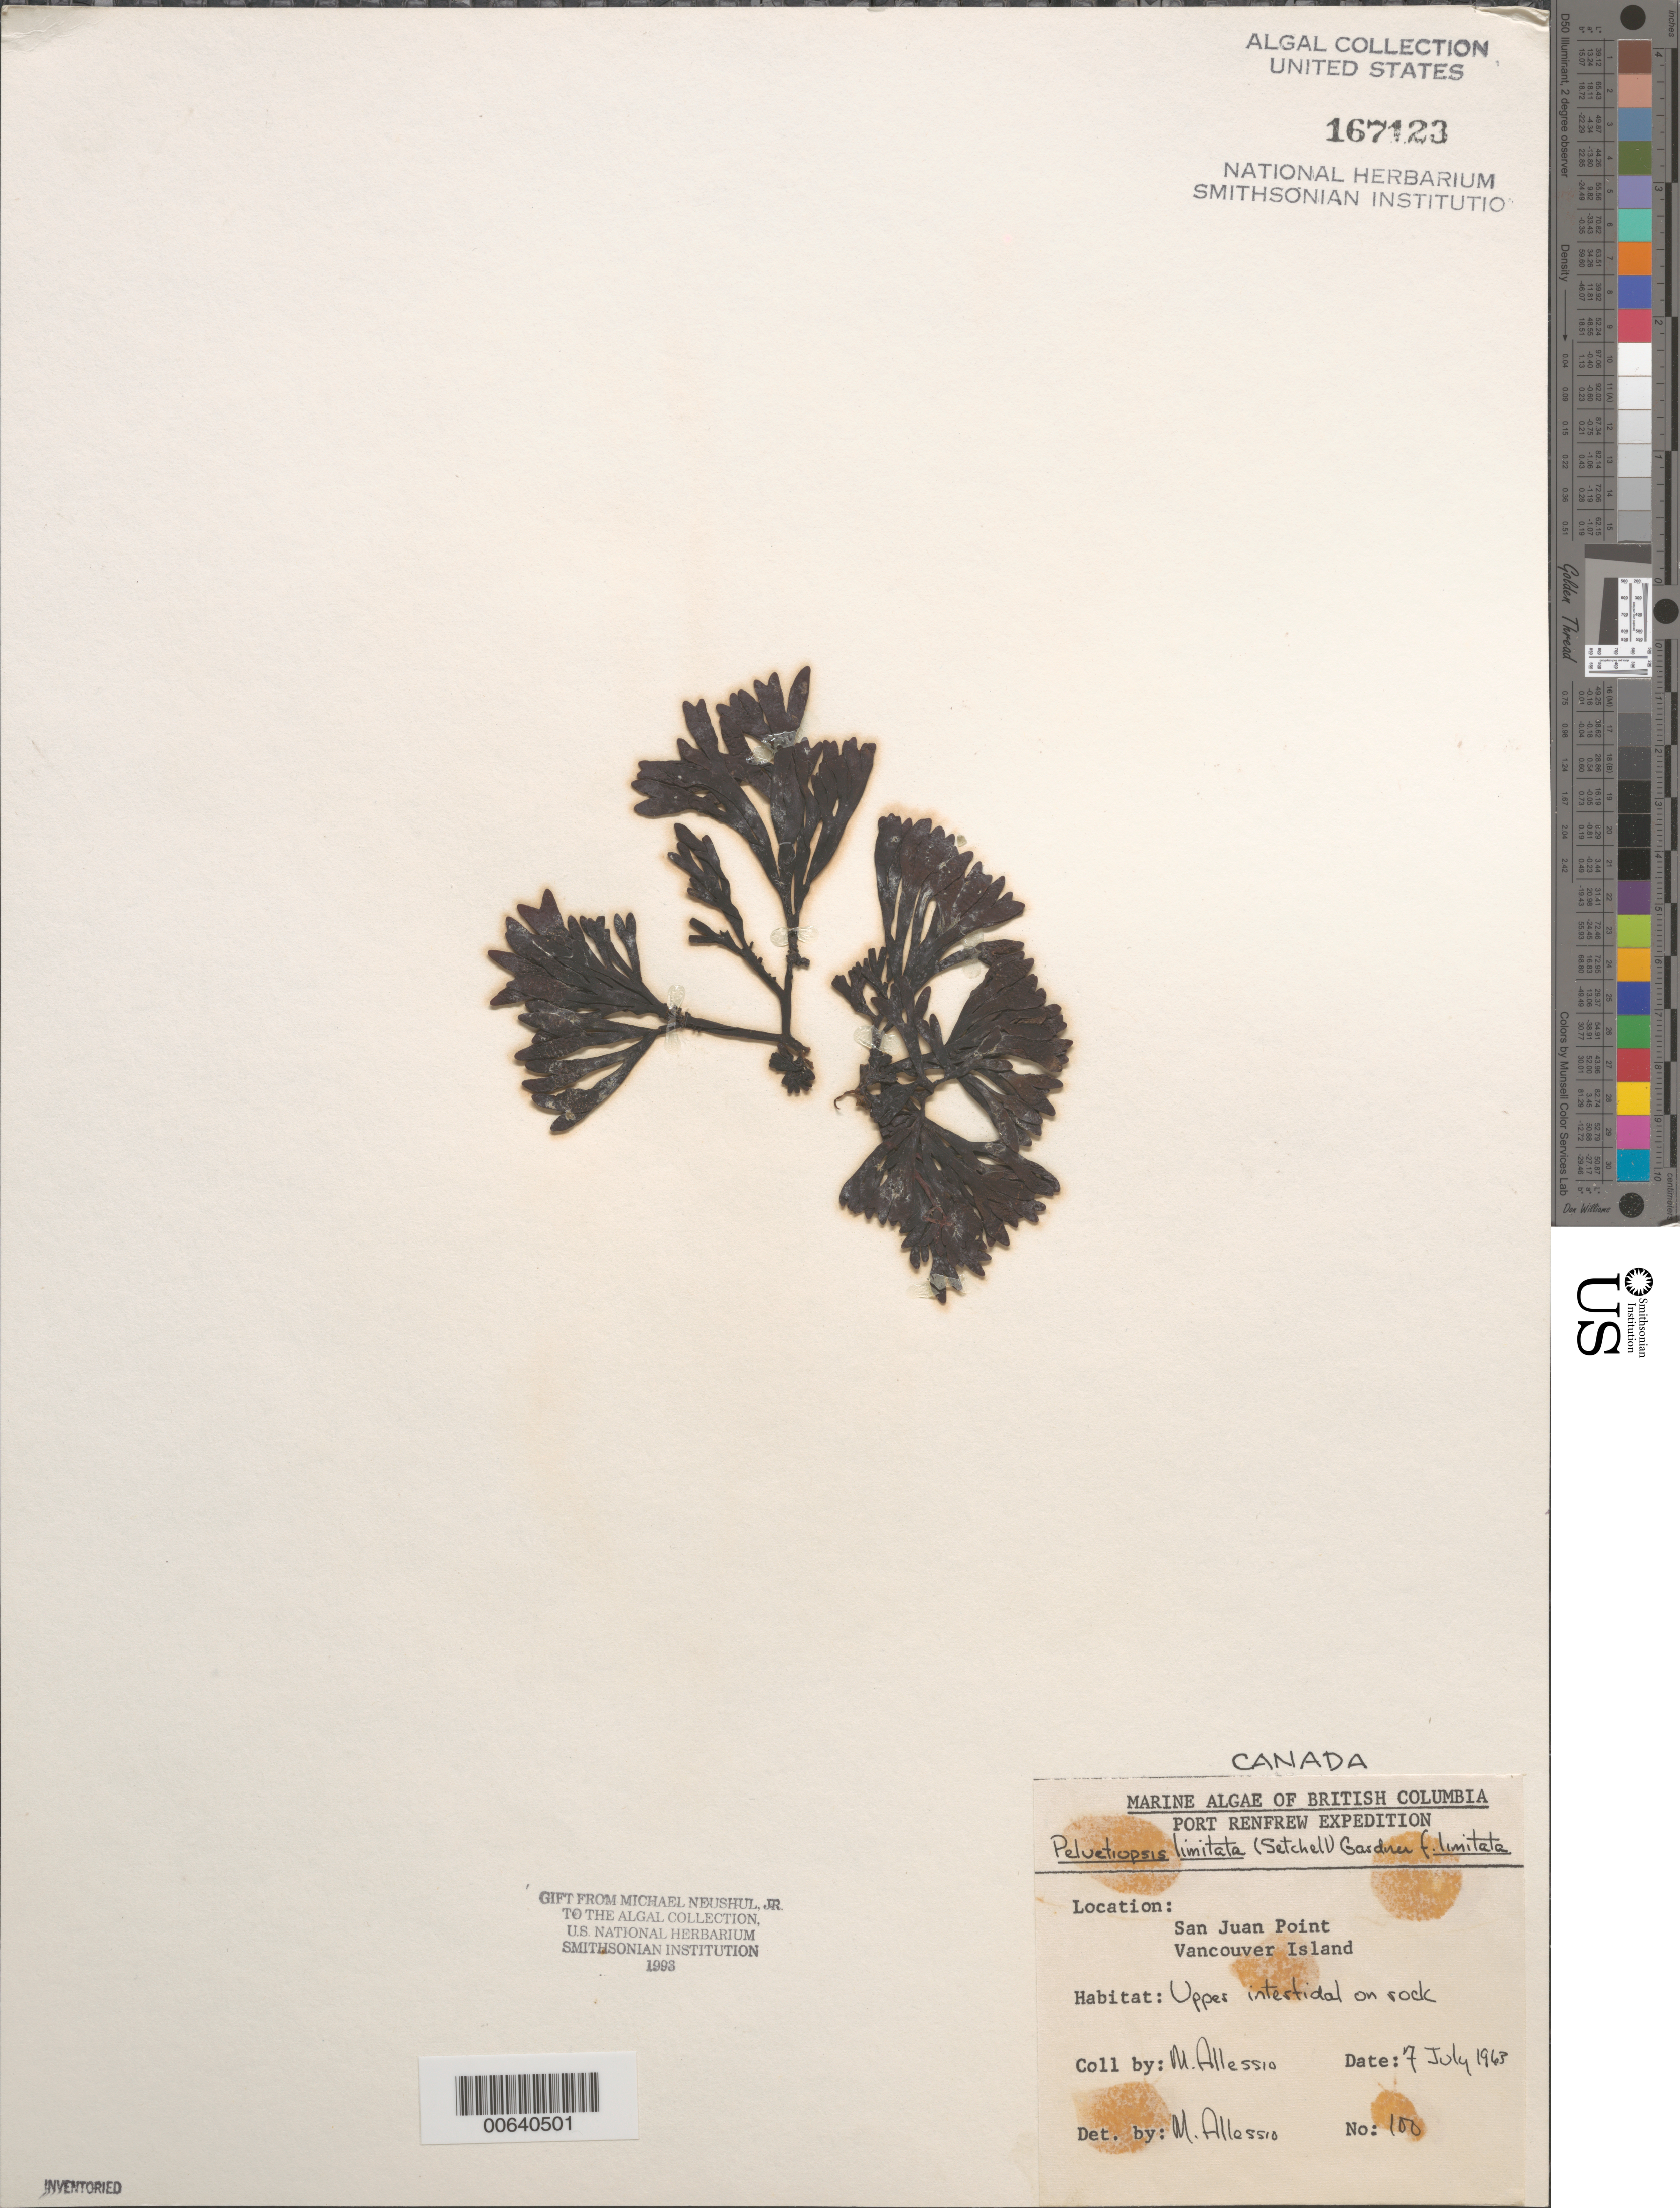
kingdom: Chromista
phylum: Ochrophyta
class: Phaeophyceae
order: Fucales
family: Fucaceae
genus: Pelvetiopsis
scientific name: Pelvetiopsis limitata f. limitata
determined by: Allessio, M.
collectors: M. Allessio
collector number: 100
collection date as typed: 07 Jul 1963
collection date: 1963-07-07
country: Canada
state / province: British Columbia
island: Vancouver Island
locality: San Juan Point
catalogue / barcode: US 167123